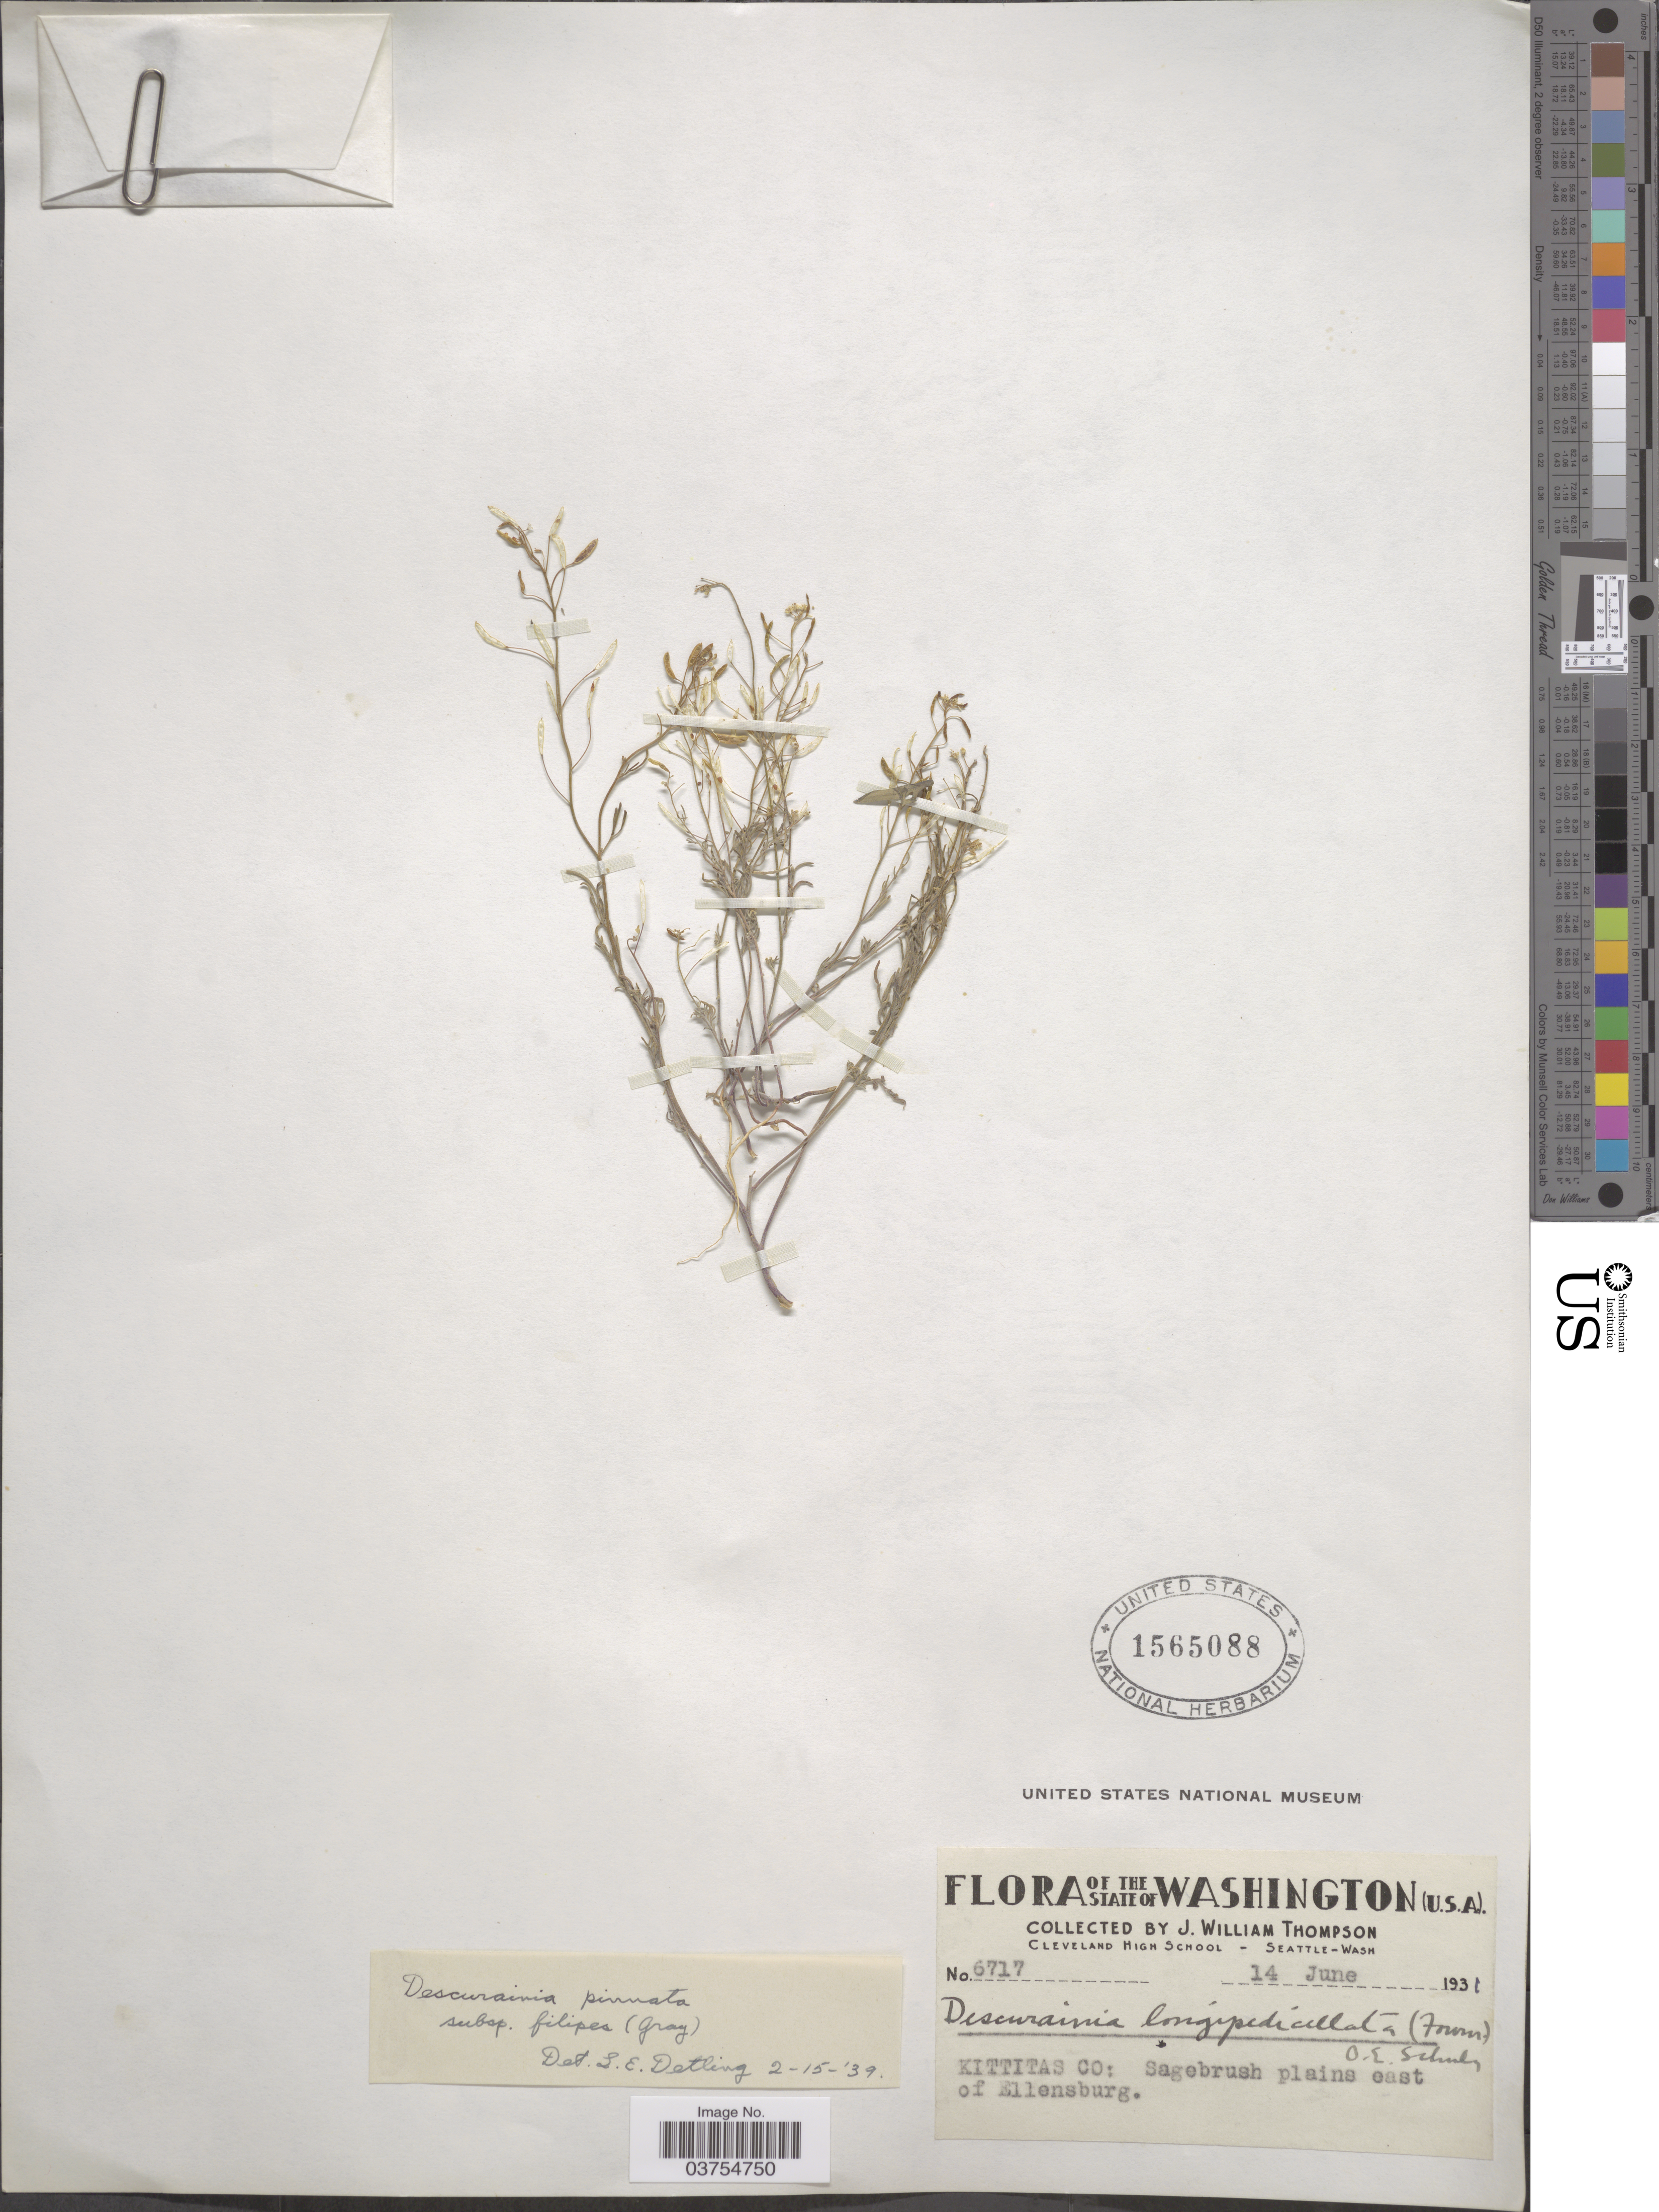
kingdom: Plantae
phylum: Tracheophyta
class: Magnoliopsida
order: Brassicales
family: Brassicaceae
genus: Descurainia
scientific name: Descurainia pinnata subsp. filipes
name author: (A. Gray) Detling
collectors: J. W. Thompson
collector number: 6717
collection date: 1931-06-14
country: United States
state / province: Washington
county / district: Kittitas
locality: Kittitas Co: Sagebrush plains east of Ellensburg.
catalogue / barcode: US 1565088